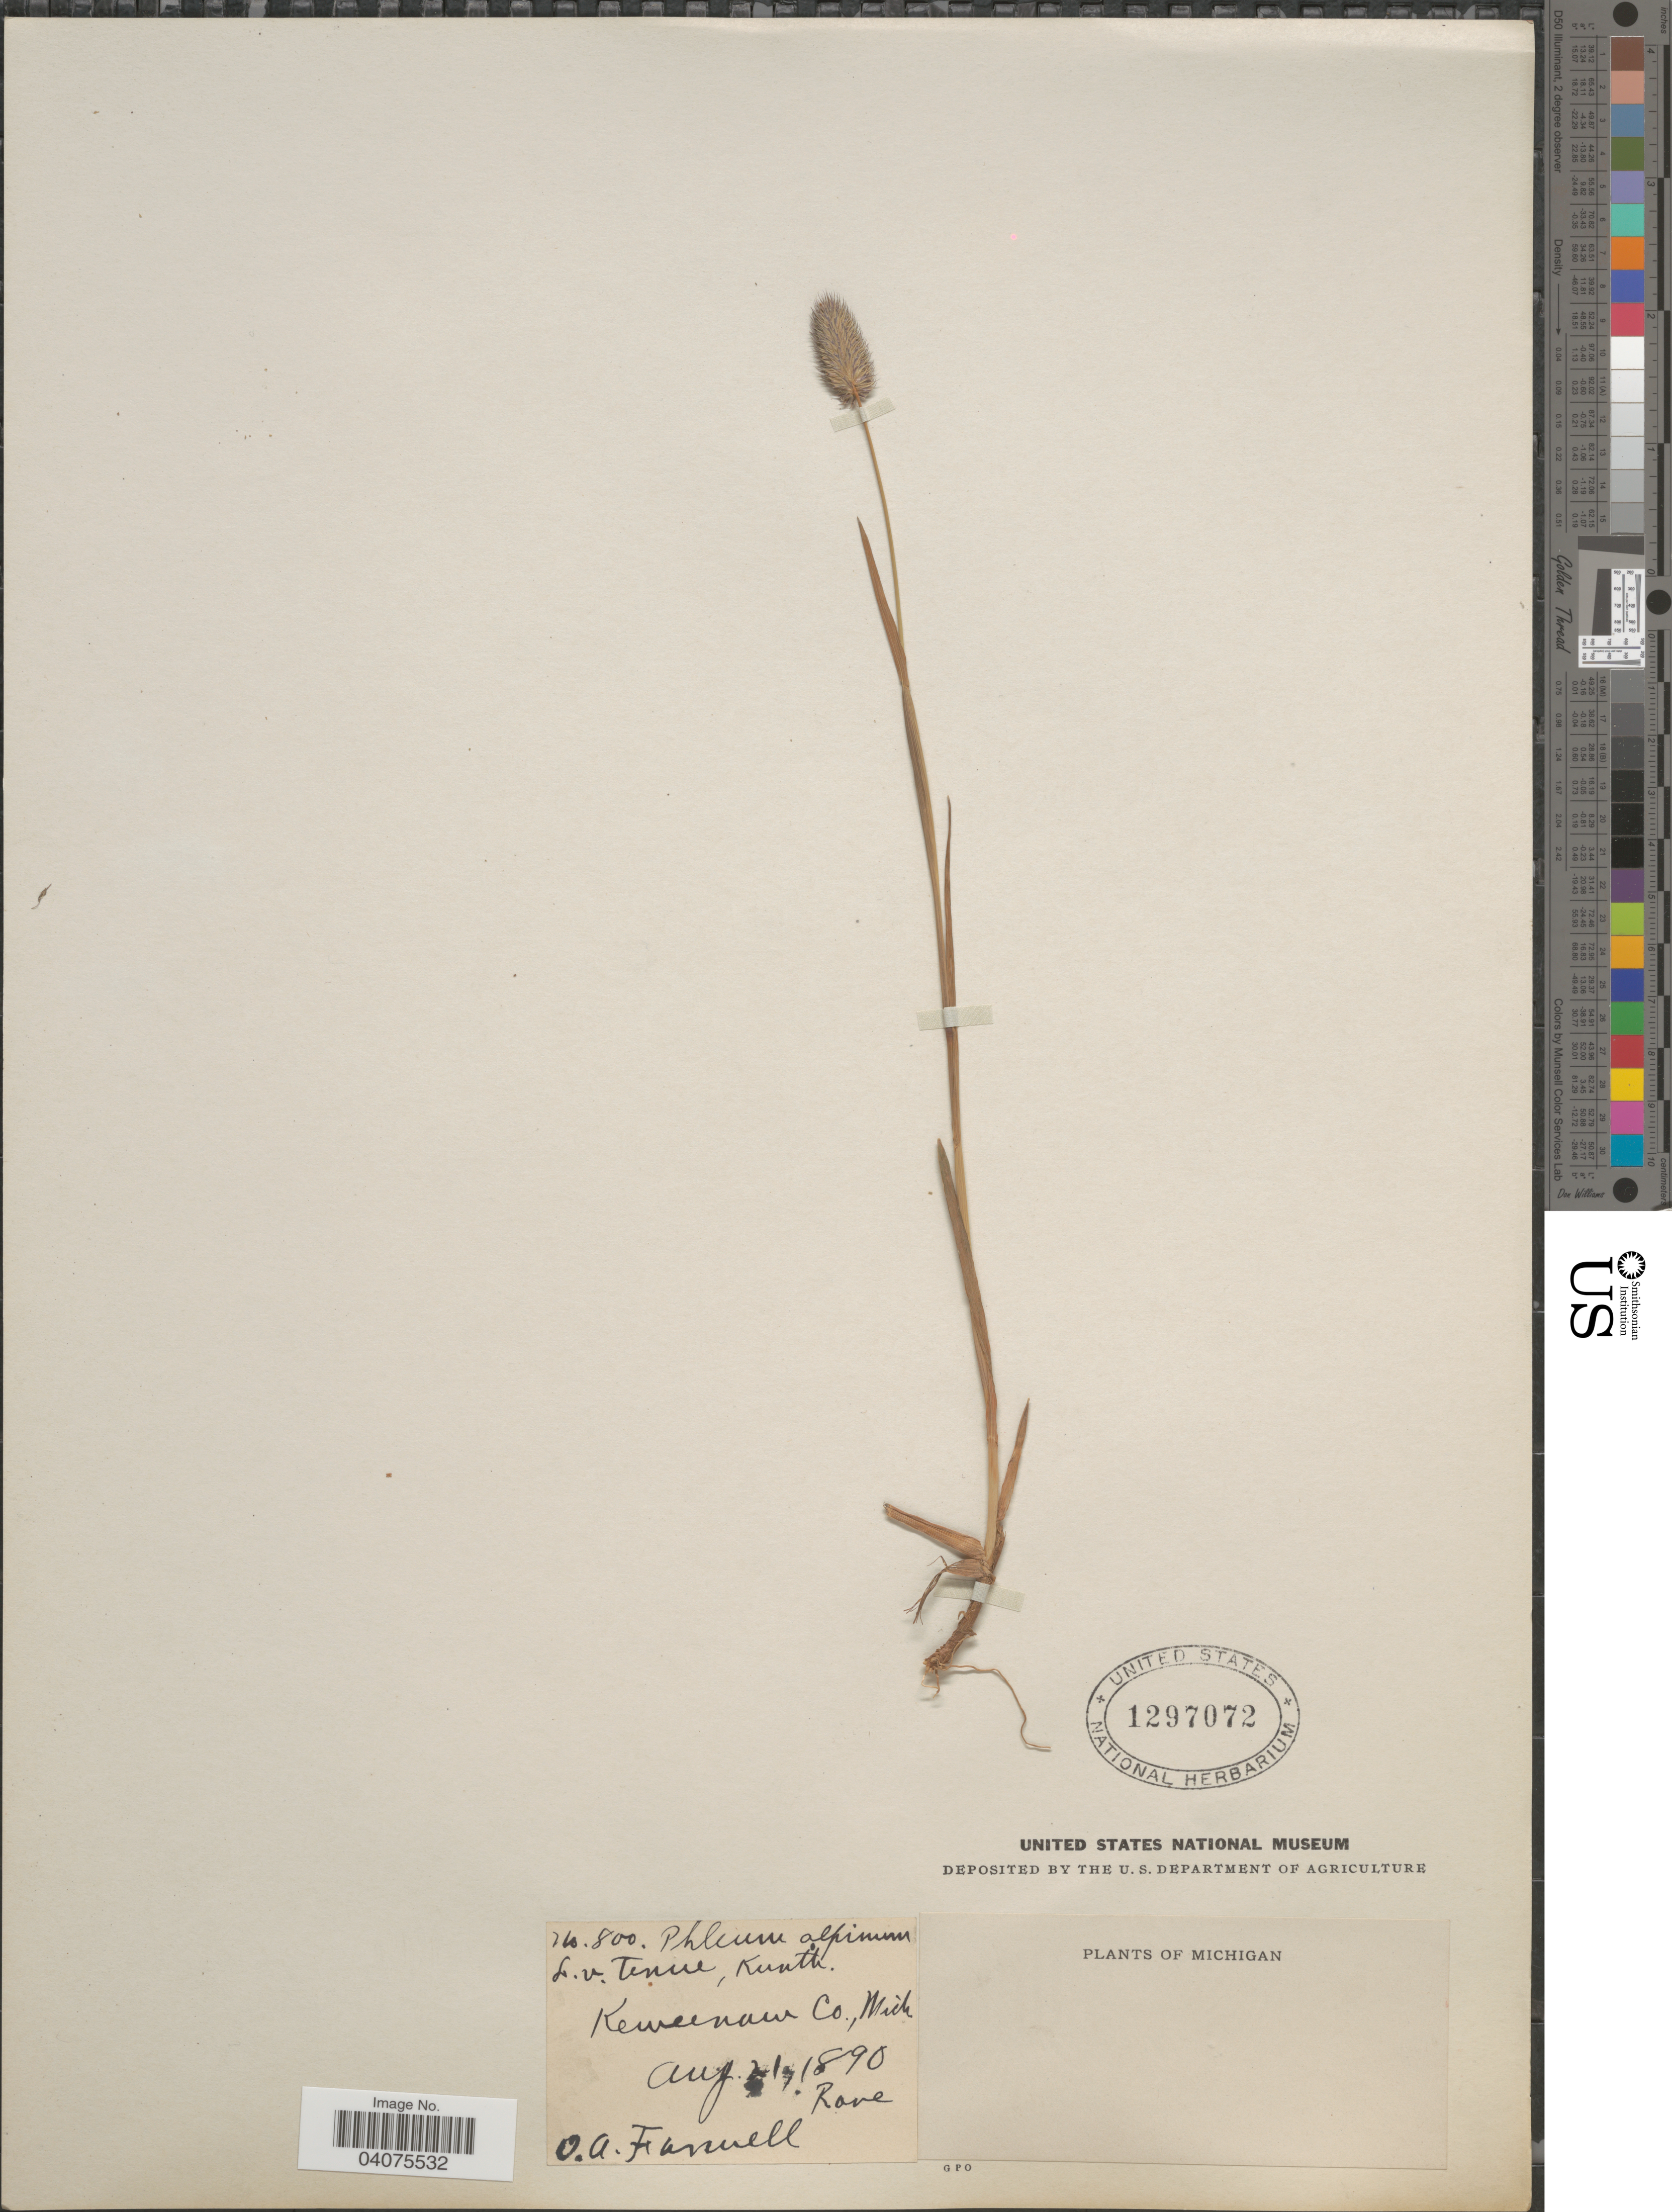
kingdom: Plantae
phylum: Tracheophyta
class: Liliopsida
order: Poales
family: Poaceae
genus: Phleum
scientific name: Phleum alpinum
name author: L.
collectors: O. Farwell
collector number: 800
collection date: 1890-08-21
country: United States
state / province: Michigan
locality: Keweenaw Co.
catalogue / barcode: US 1297072